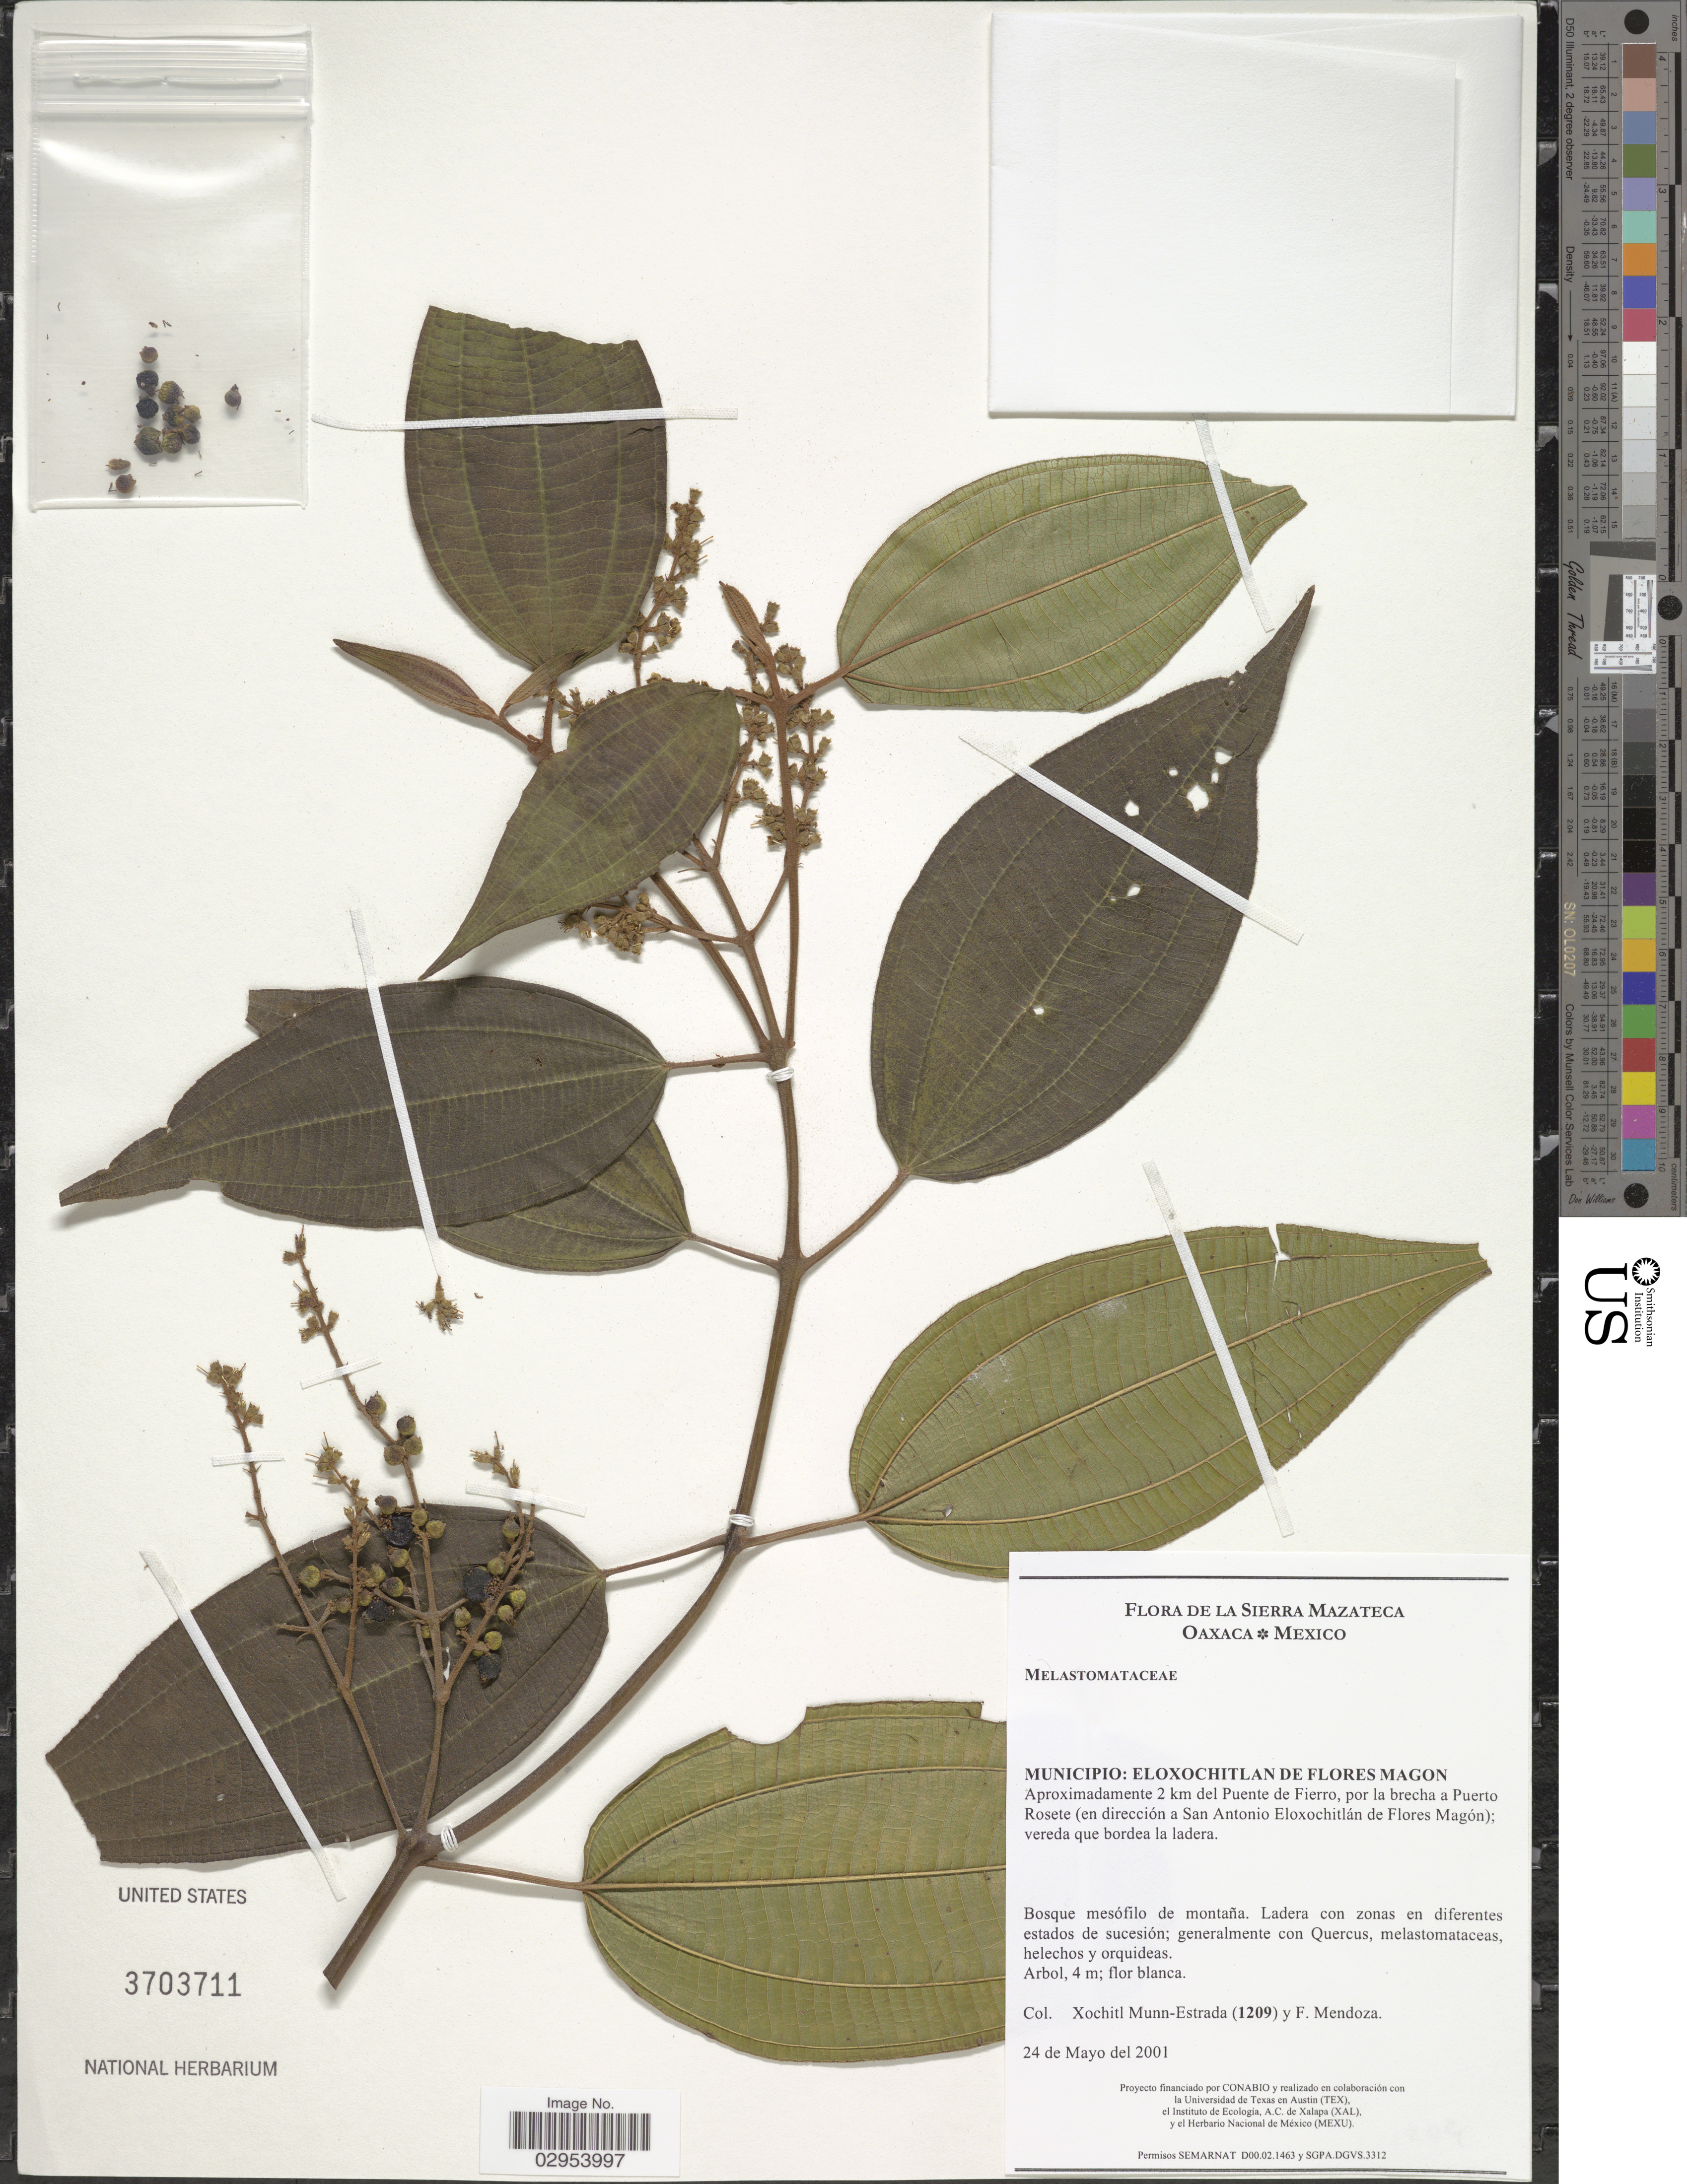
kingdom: Plantae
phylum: Tracheophyta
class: Magnoliopsida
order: Myrtales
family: Melastomataceae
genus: Topobea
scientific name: Topobea sp.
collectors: X. Munn-Estrada & F. Mendoza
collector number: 1209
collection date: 2001-05-24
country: Mexico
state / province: Oaxaca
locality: La Sierra Mazateca. Municipio: Eloxochitlan de Flores Magon, Aproximadamente 2 km del Puente de Fierro, por la brecha a Puerto Rosete (en dirección a San Antonio Eloxochitlán de Flores Magon).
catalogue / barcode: US 3703711